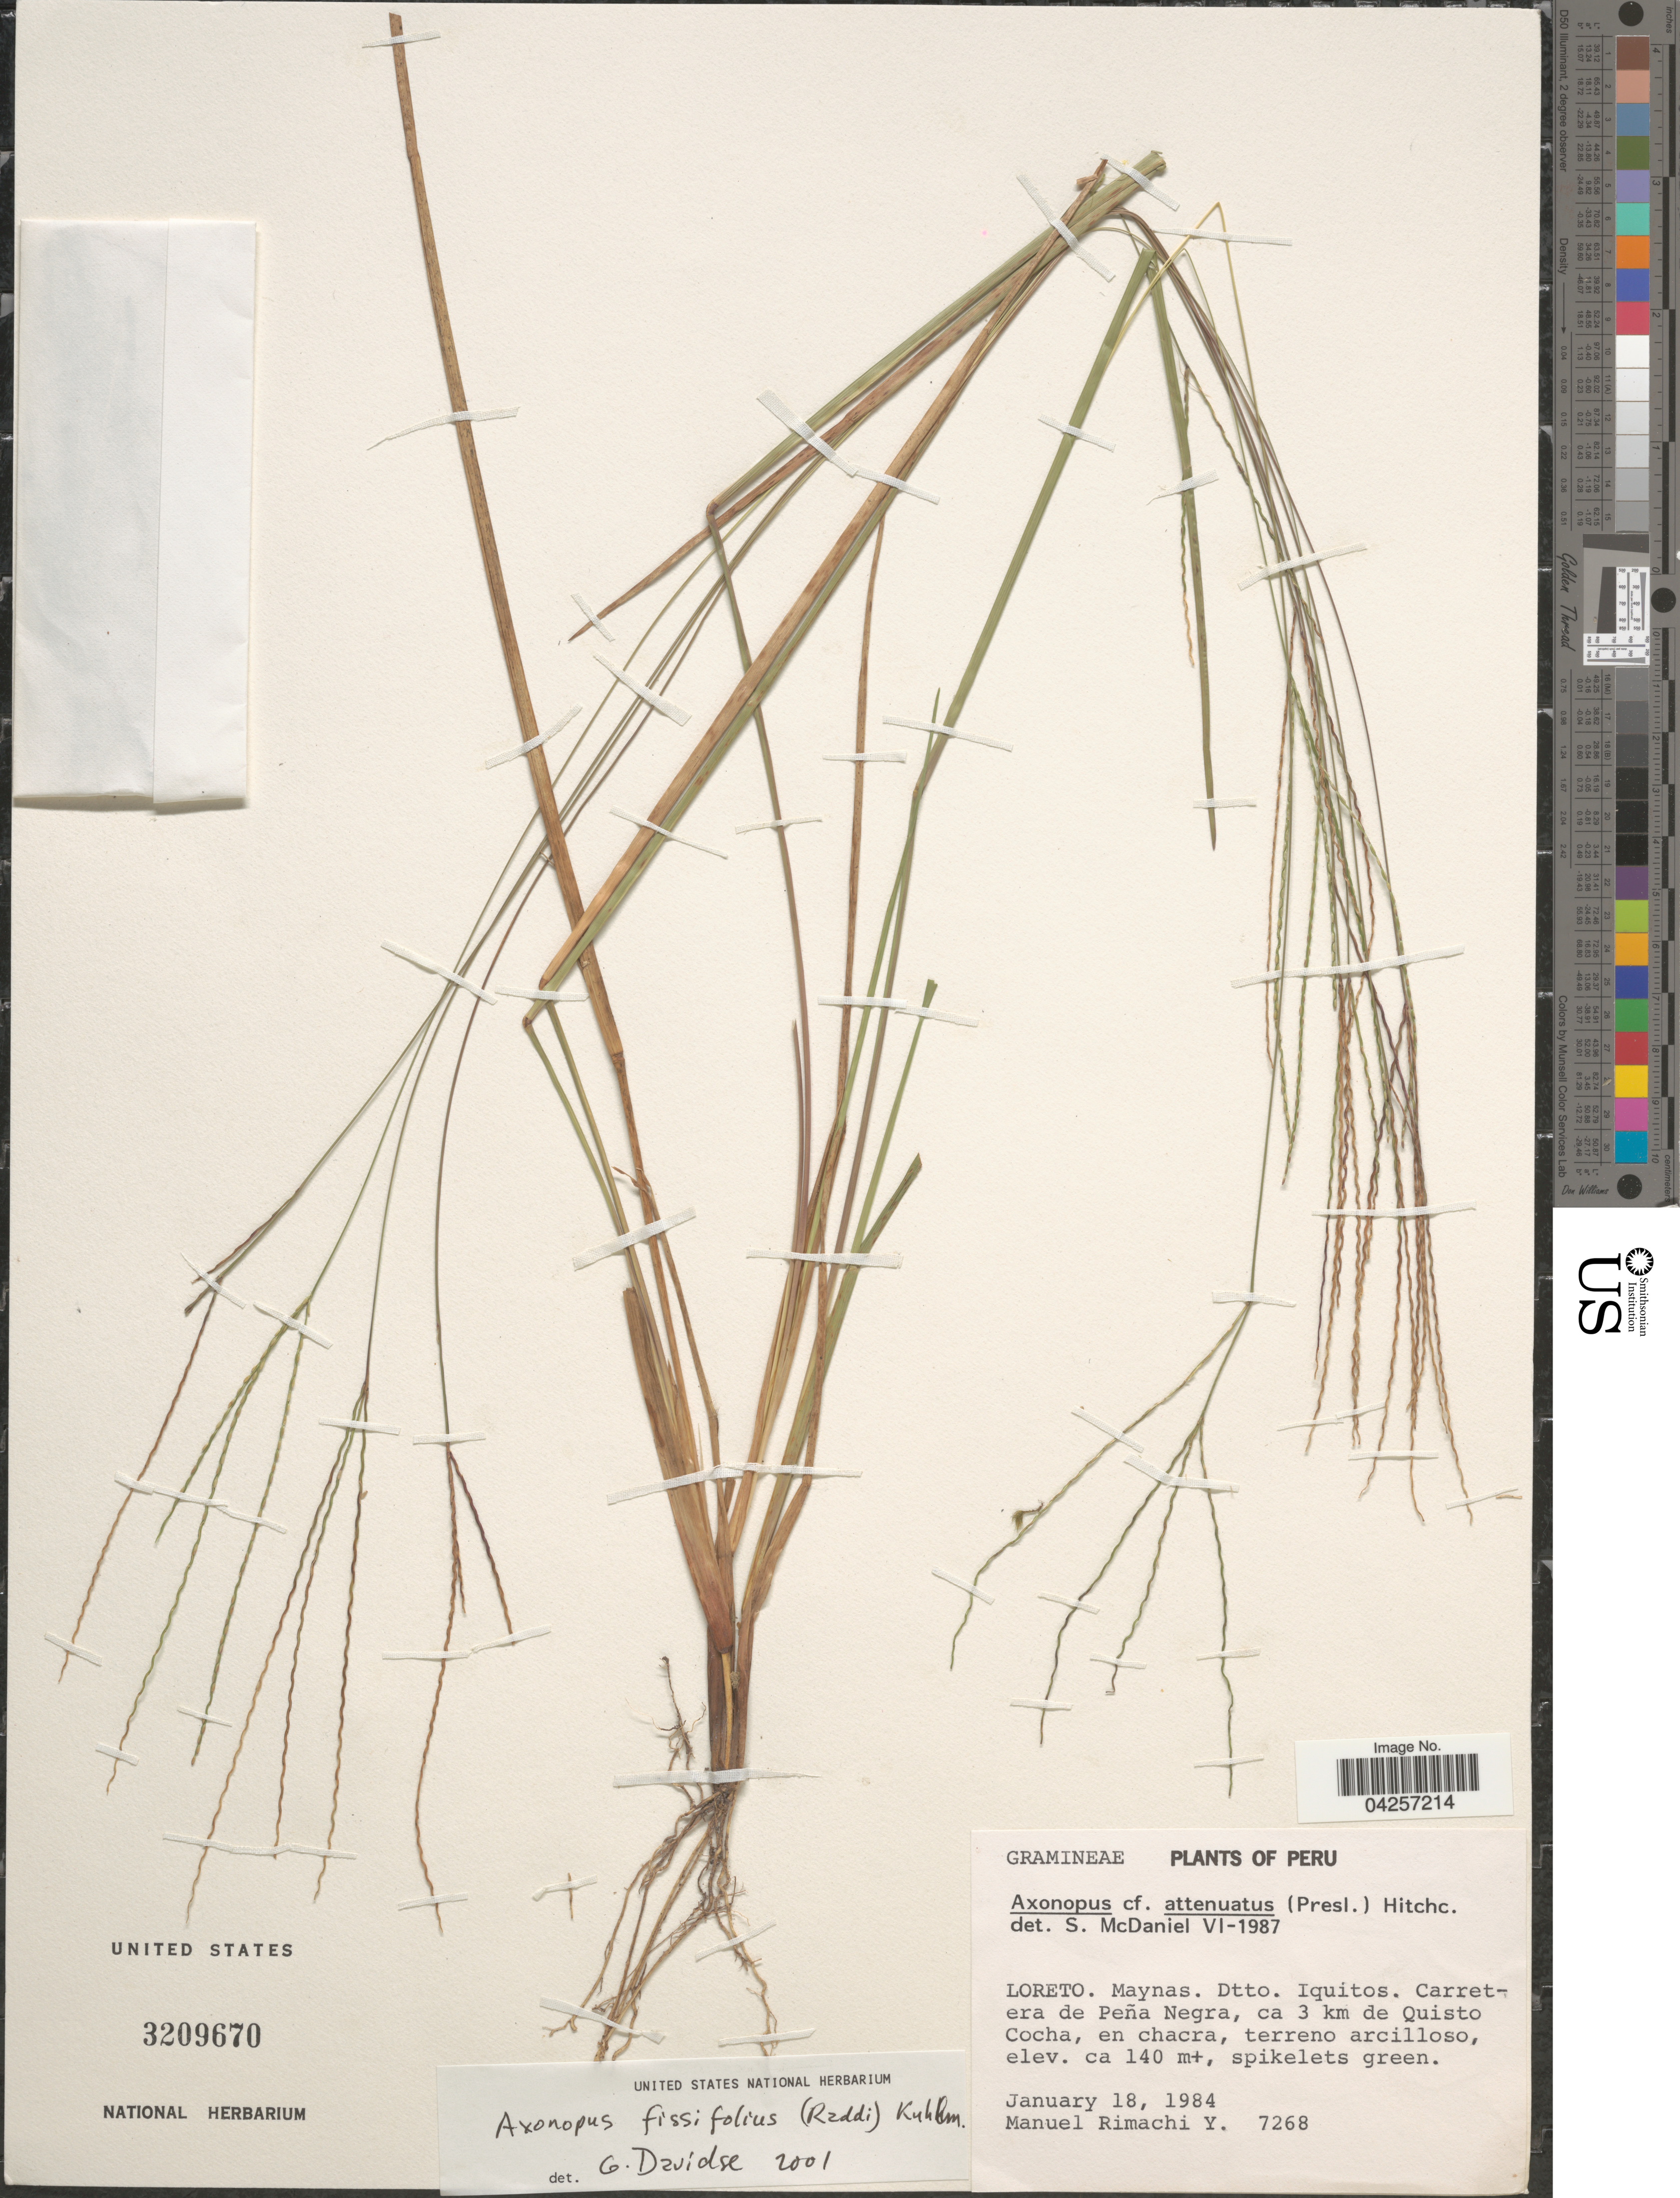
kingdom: Plantae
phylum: Tracheophyta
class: Liliopsida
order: Poales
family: Poaceae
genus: Axonopus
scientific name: Axonopus fissifolius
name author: (Raddi) Kuhlm.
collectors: M. Rimachi Y.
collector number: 7268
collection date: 1984-01-18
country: Peru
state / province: Loreto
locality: Maynas. Dtto. Iquitos. Carretera de Peña Negra, ca 3 km de Quisto Cocha.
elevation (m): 140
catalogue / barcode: US 3209670